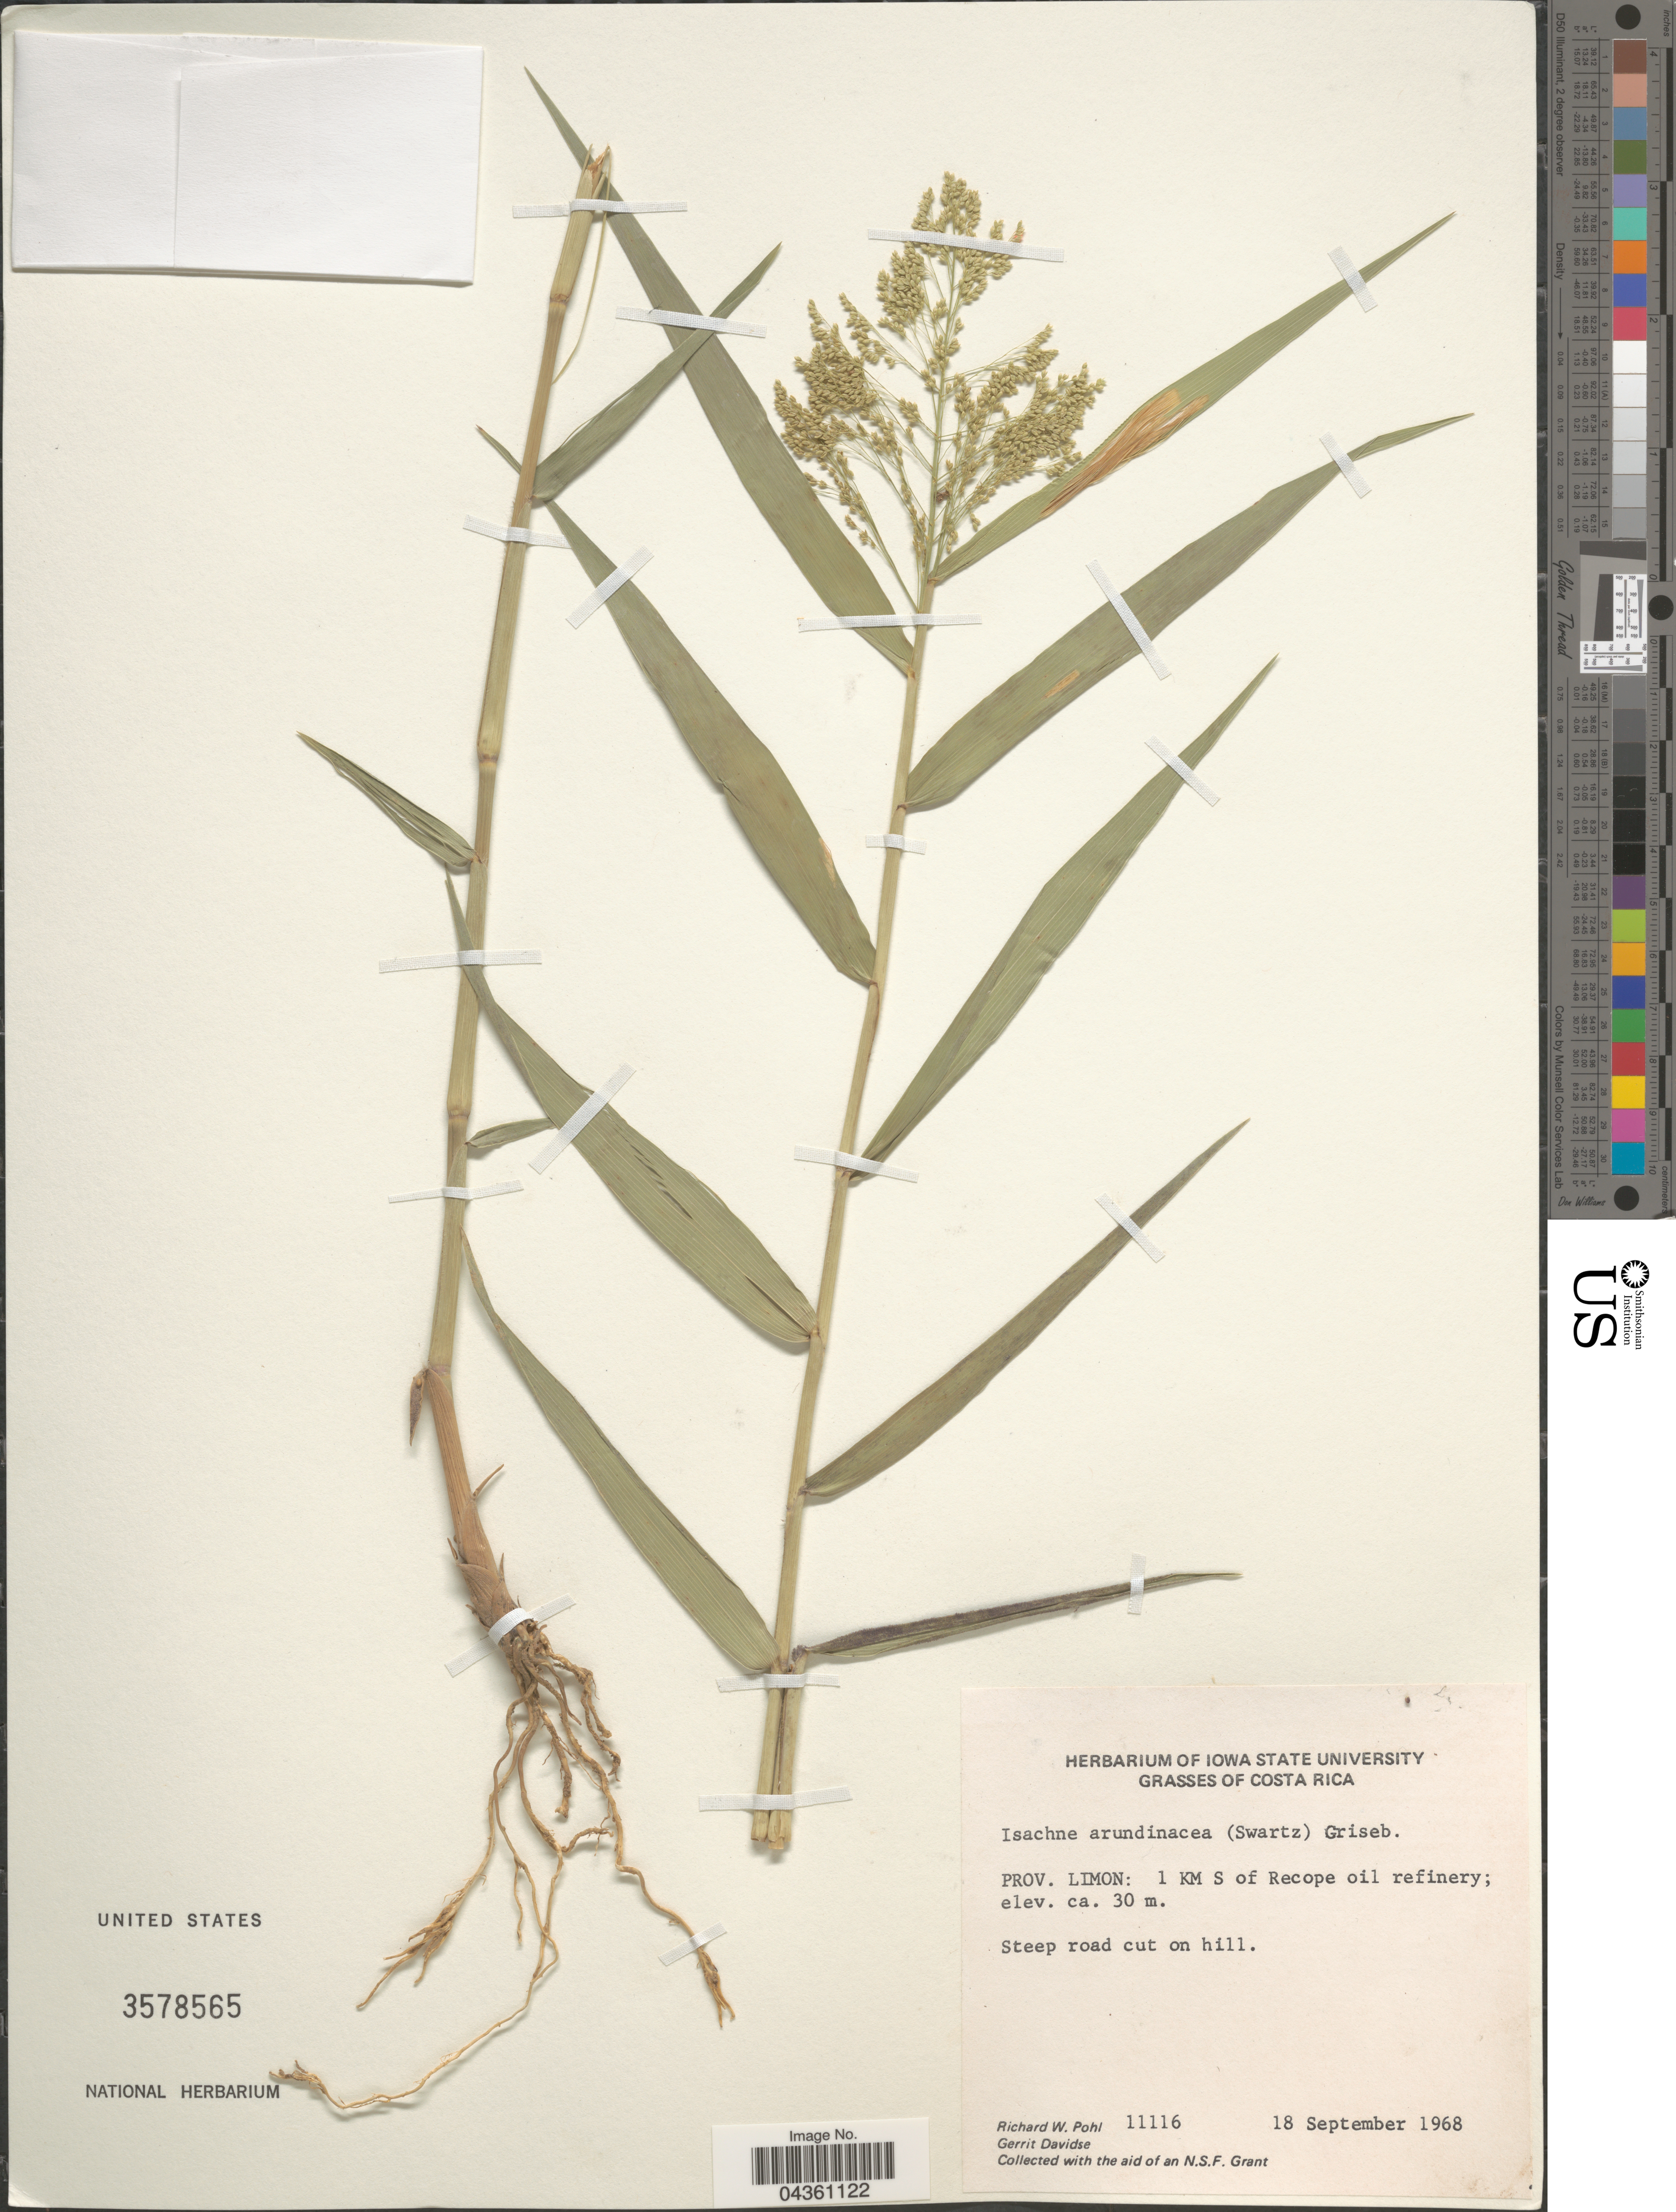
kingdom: Plantae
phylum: Tracheophyta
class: Liliopsida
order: Poales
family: Poaceae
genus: Isachne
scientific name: Isachne arundinacea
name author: (Sw.) Griseb.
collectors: R. W. Pohl & G. Davidse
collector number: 11116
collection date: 1968-09-18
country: Costa Rica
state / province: Limón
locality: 1 KM S of Recope oil refinery.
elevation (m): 30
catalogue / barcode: US 3578565